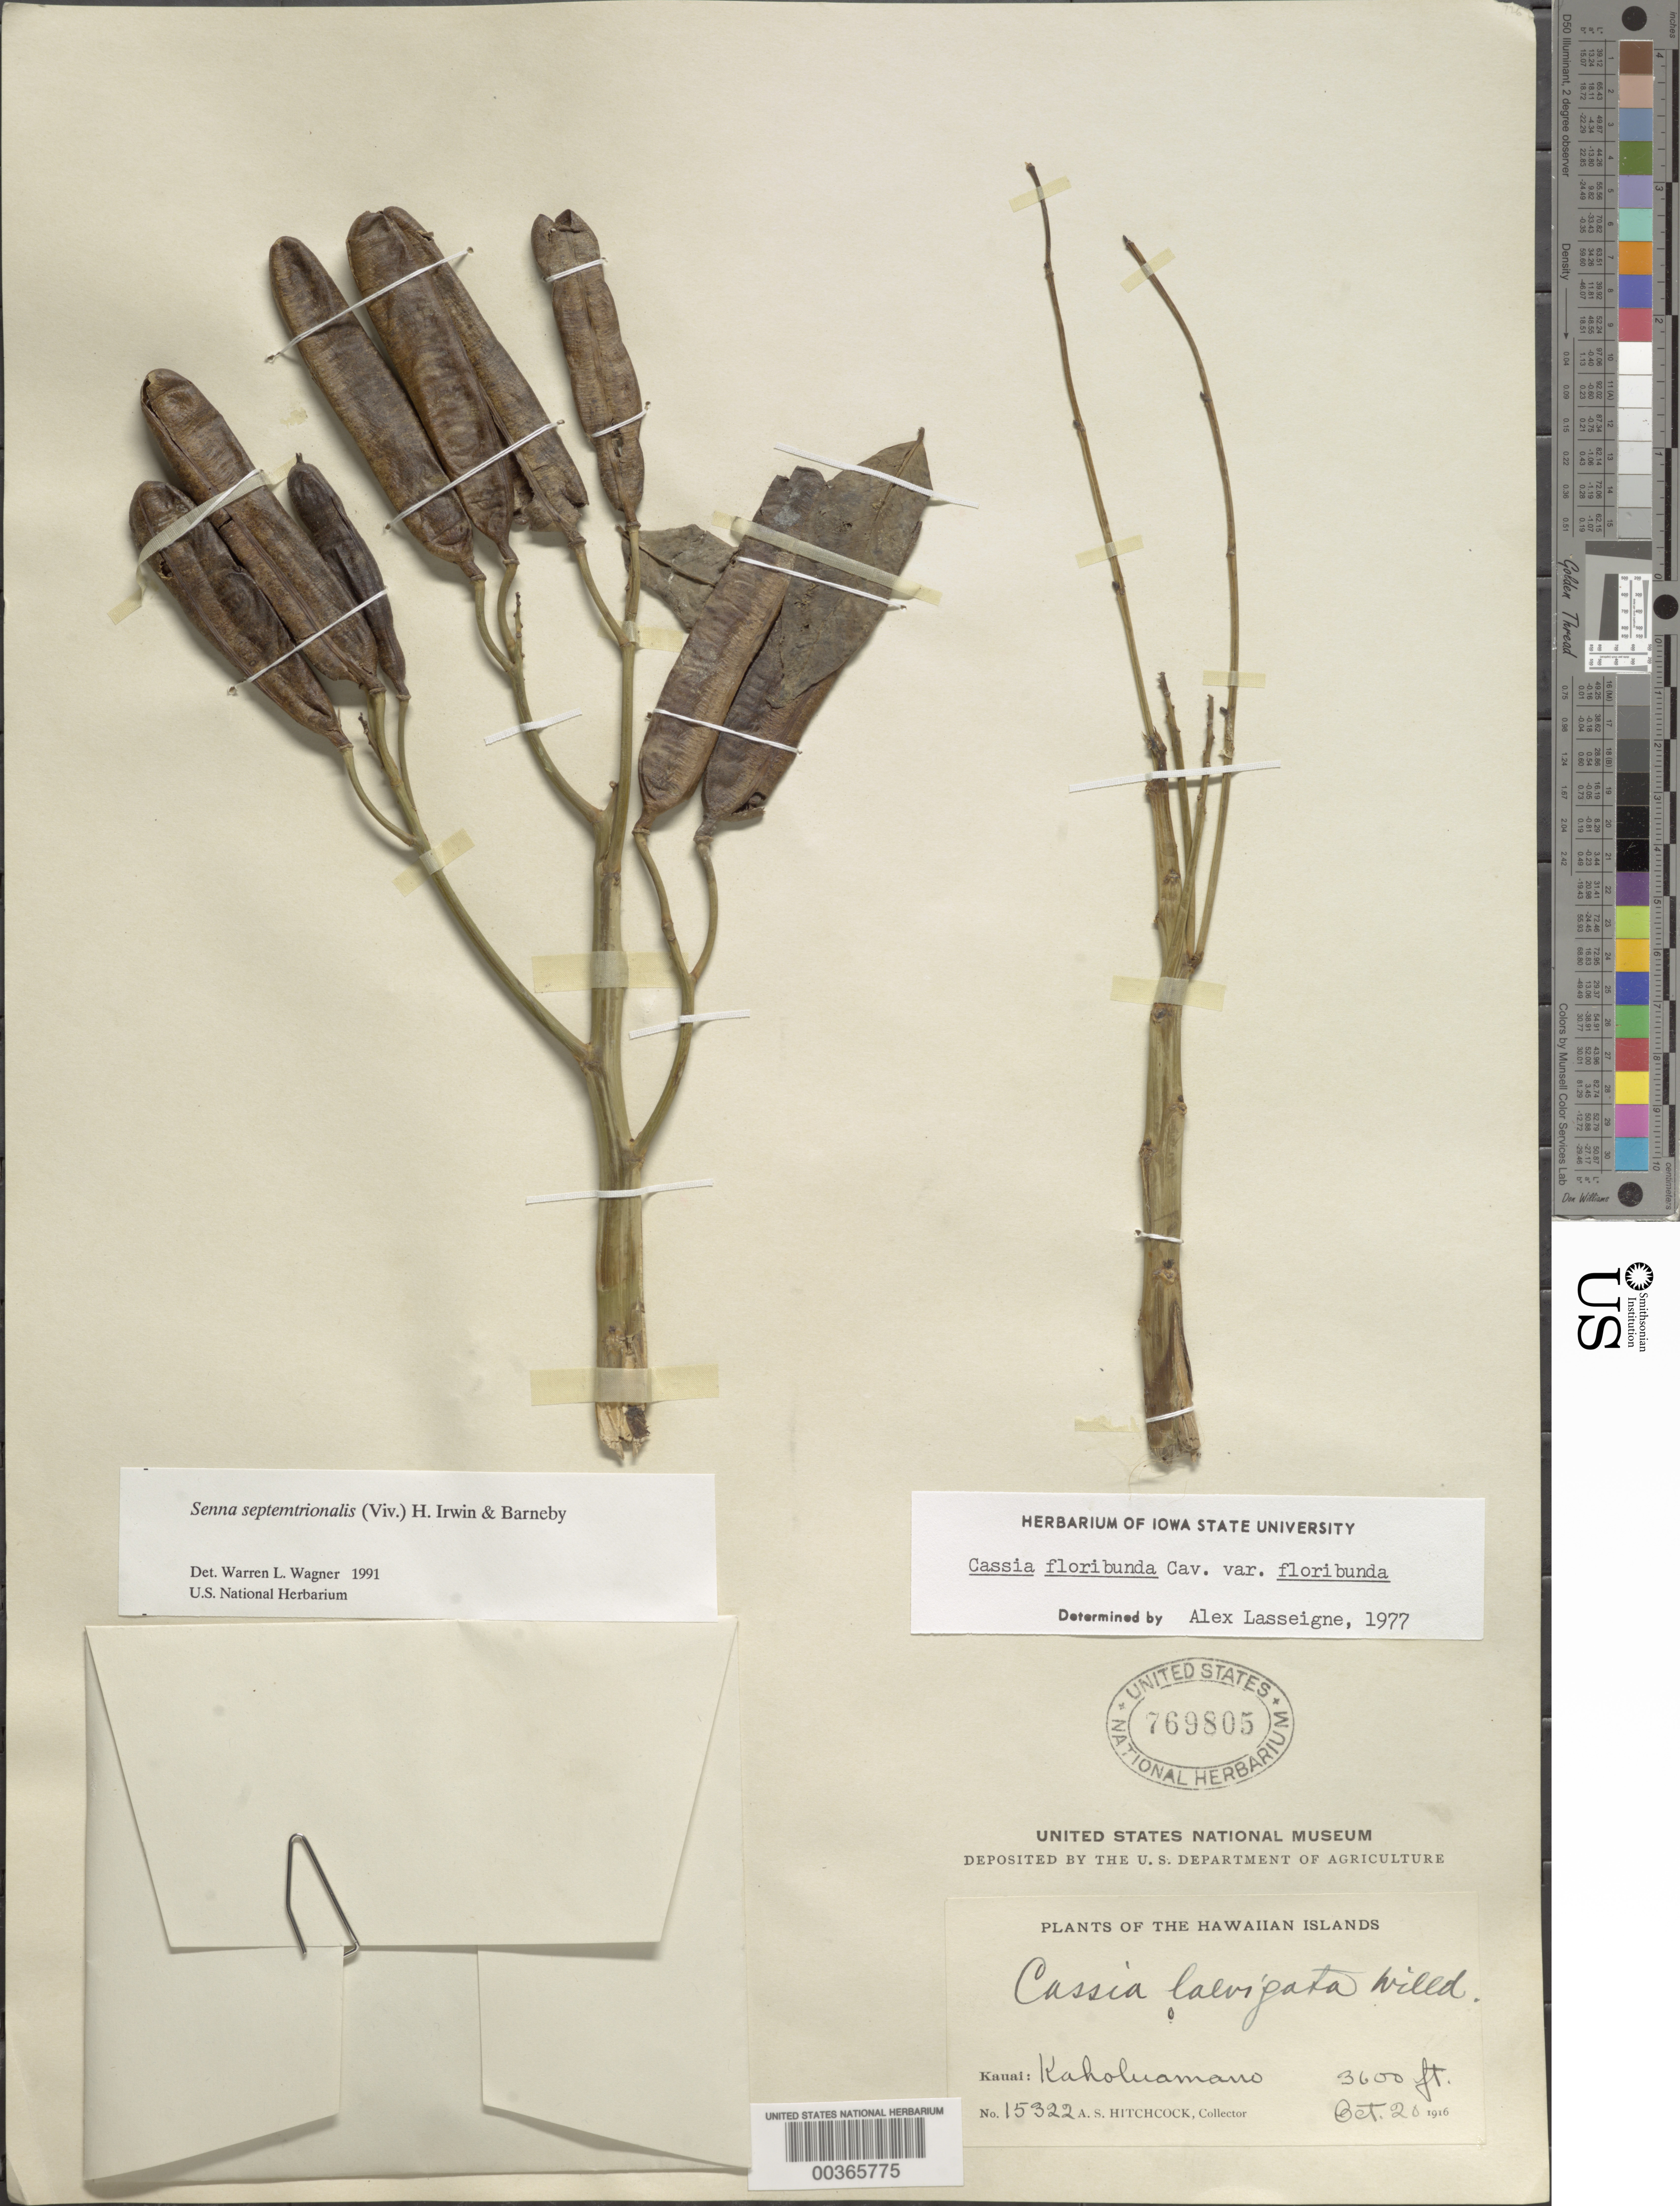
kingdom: Plantae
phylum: Tracheophyta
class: Magnoliopsida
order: Fabales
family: Fabaceae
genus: Senna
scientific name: Senna septemtrionalis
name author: (Viv.) H.S. Irwin & Barneby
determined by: Wagner, W. L., (BOT), Smithsonian Institution - National Museum of Natural History (UNITED STATES)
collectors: A. S. Hitchcock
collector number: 15322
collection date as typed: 20 Oct 1916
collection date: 1916-10-20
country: United States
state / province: Hawaii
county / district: Kauai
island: Kaua'i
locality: Kaholuamono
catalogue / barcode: US 769805